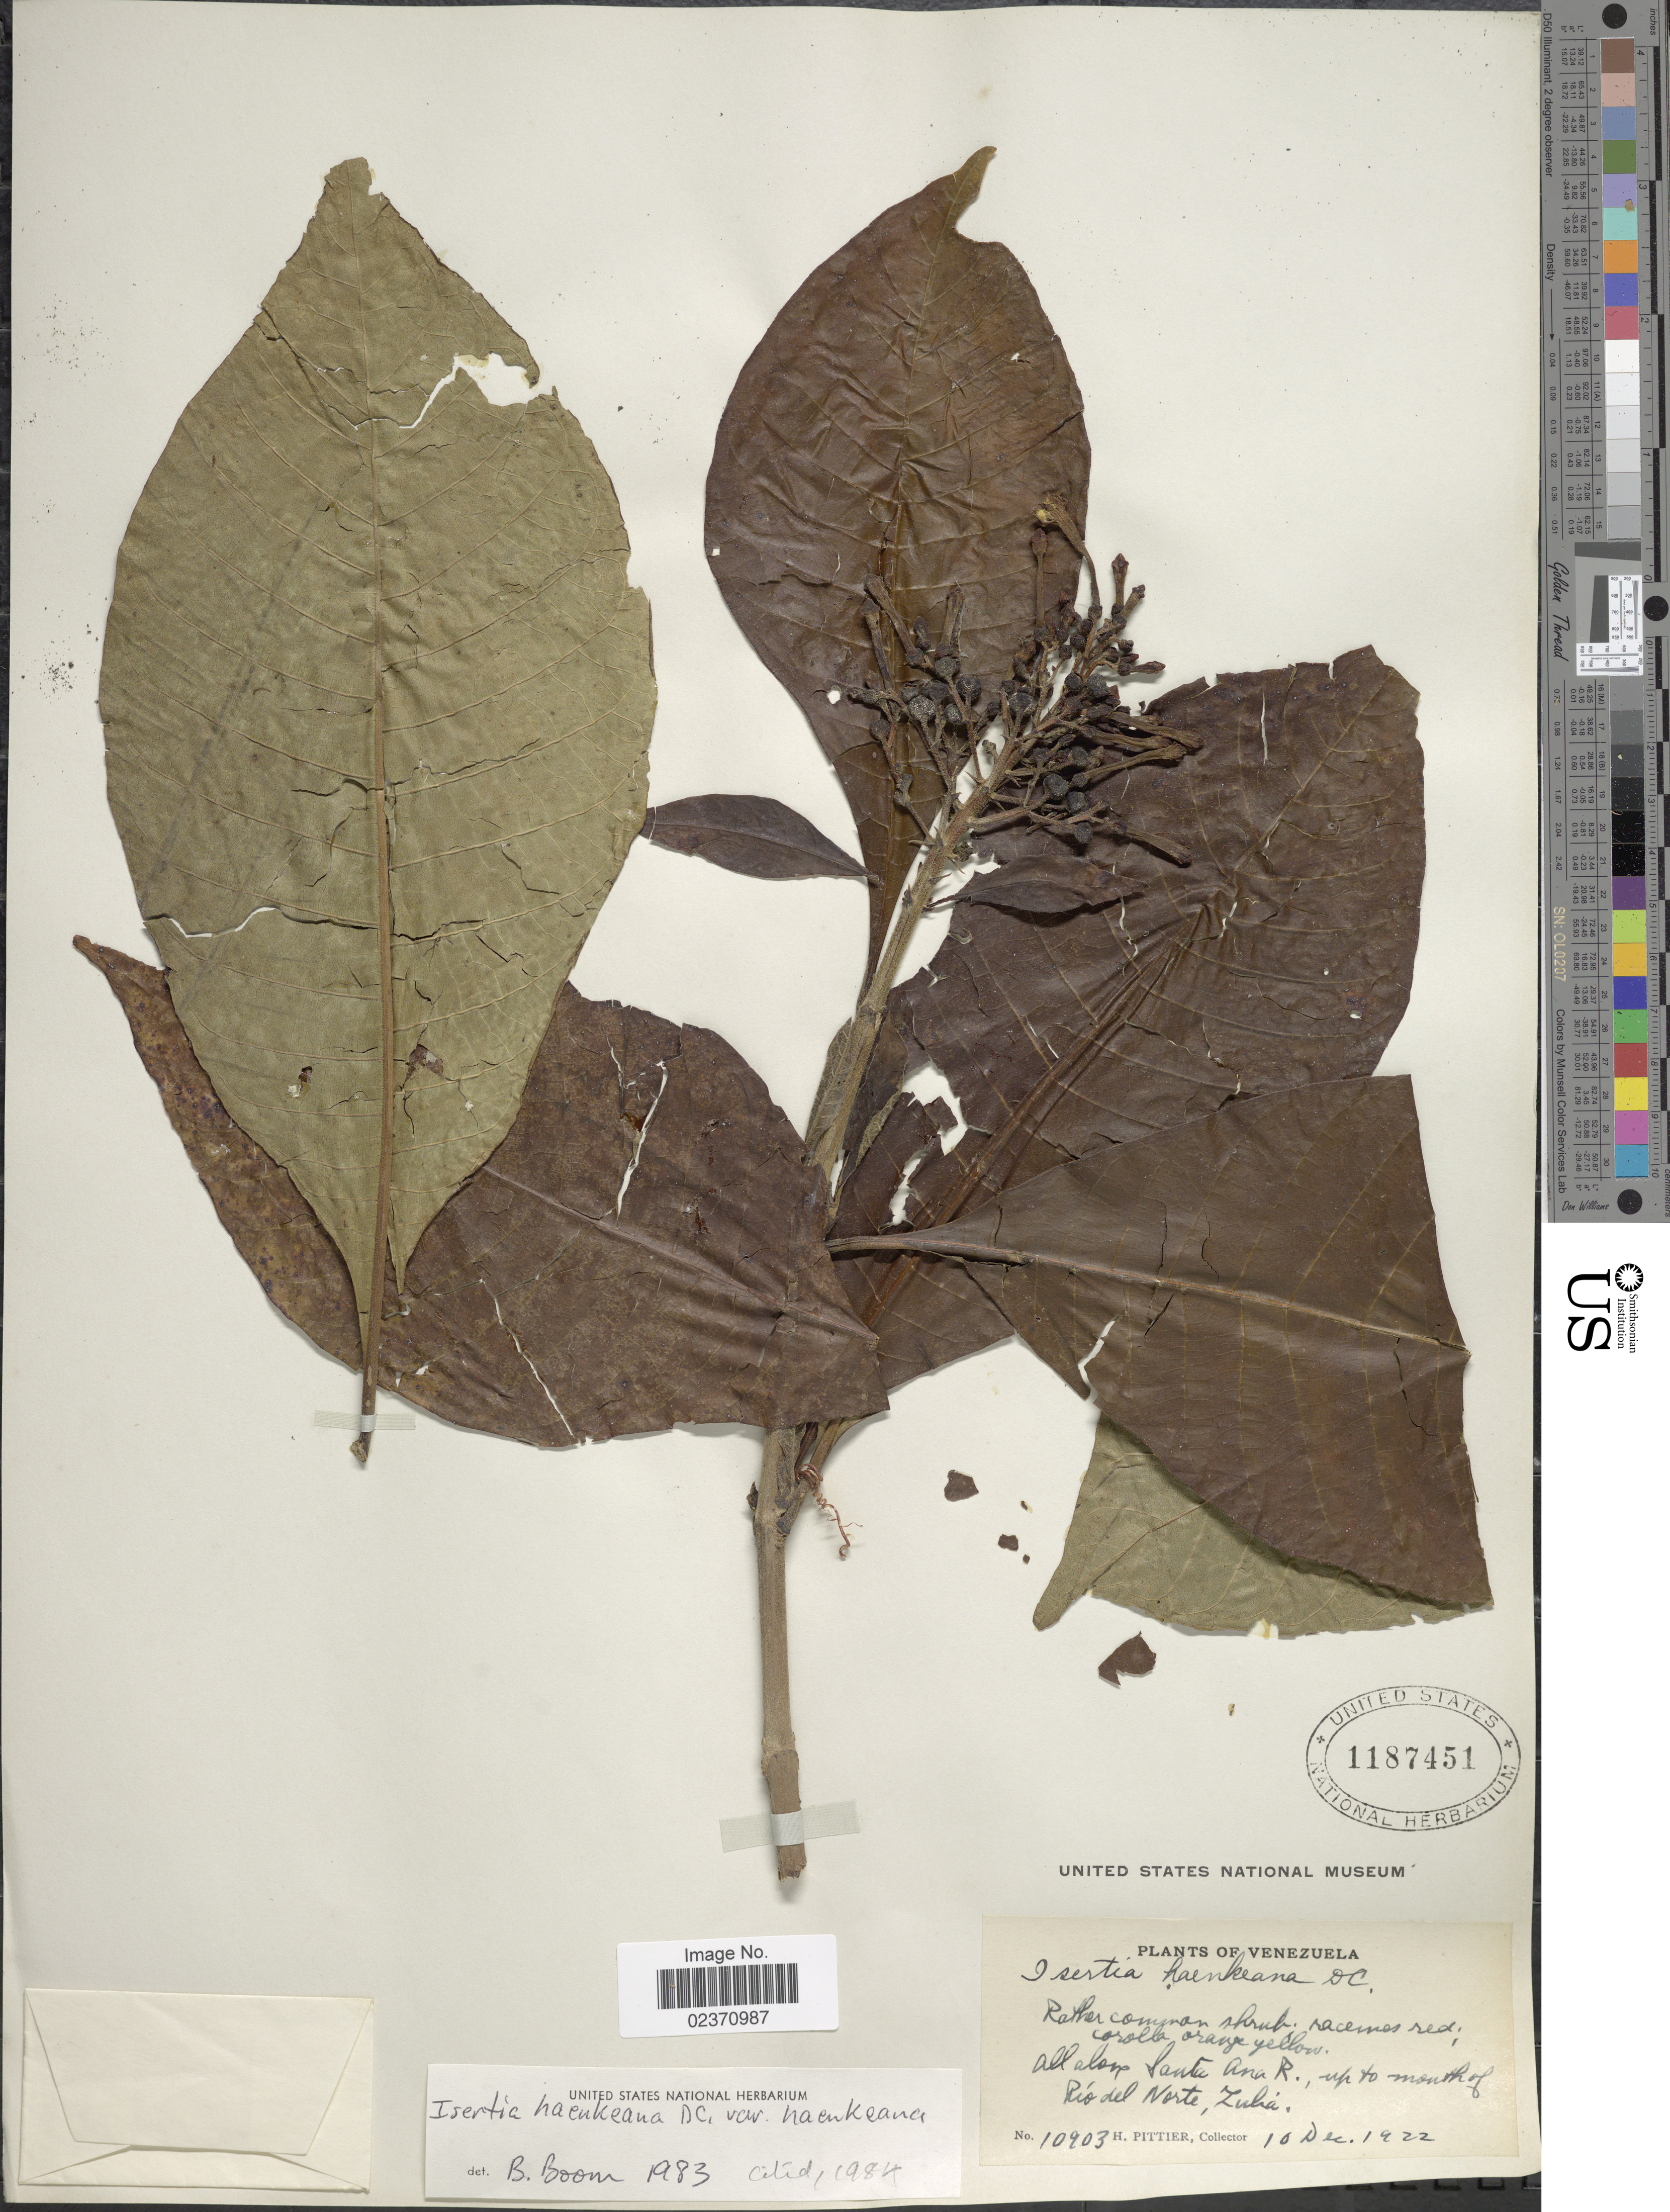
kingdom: Plantae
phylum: Tracheophyta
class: Magnoliopsida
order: Gentianales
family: Rubiaceae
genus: Isertia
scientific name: Isertia haenkeana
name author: DC.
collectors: H. F. Pittier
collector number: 10903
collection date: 1922-12-10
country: Venezuela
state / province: Zulia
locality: All along Santa Ana R., up to mouth of Rio del Norte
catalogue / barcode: US 1187451